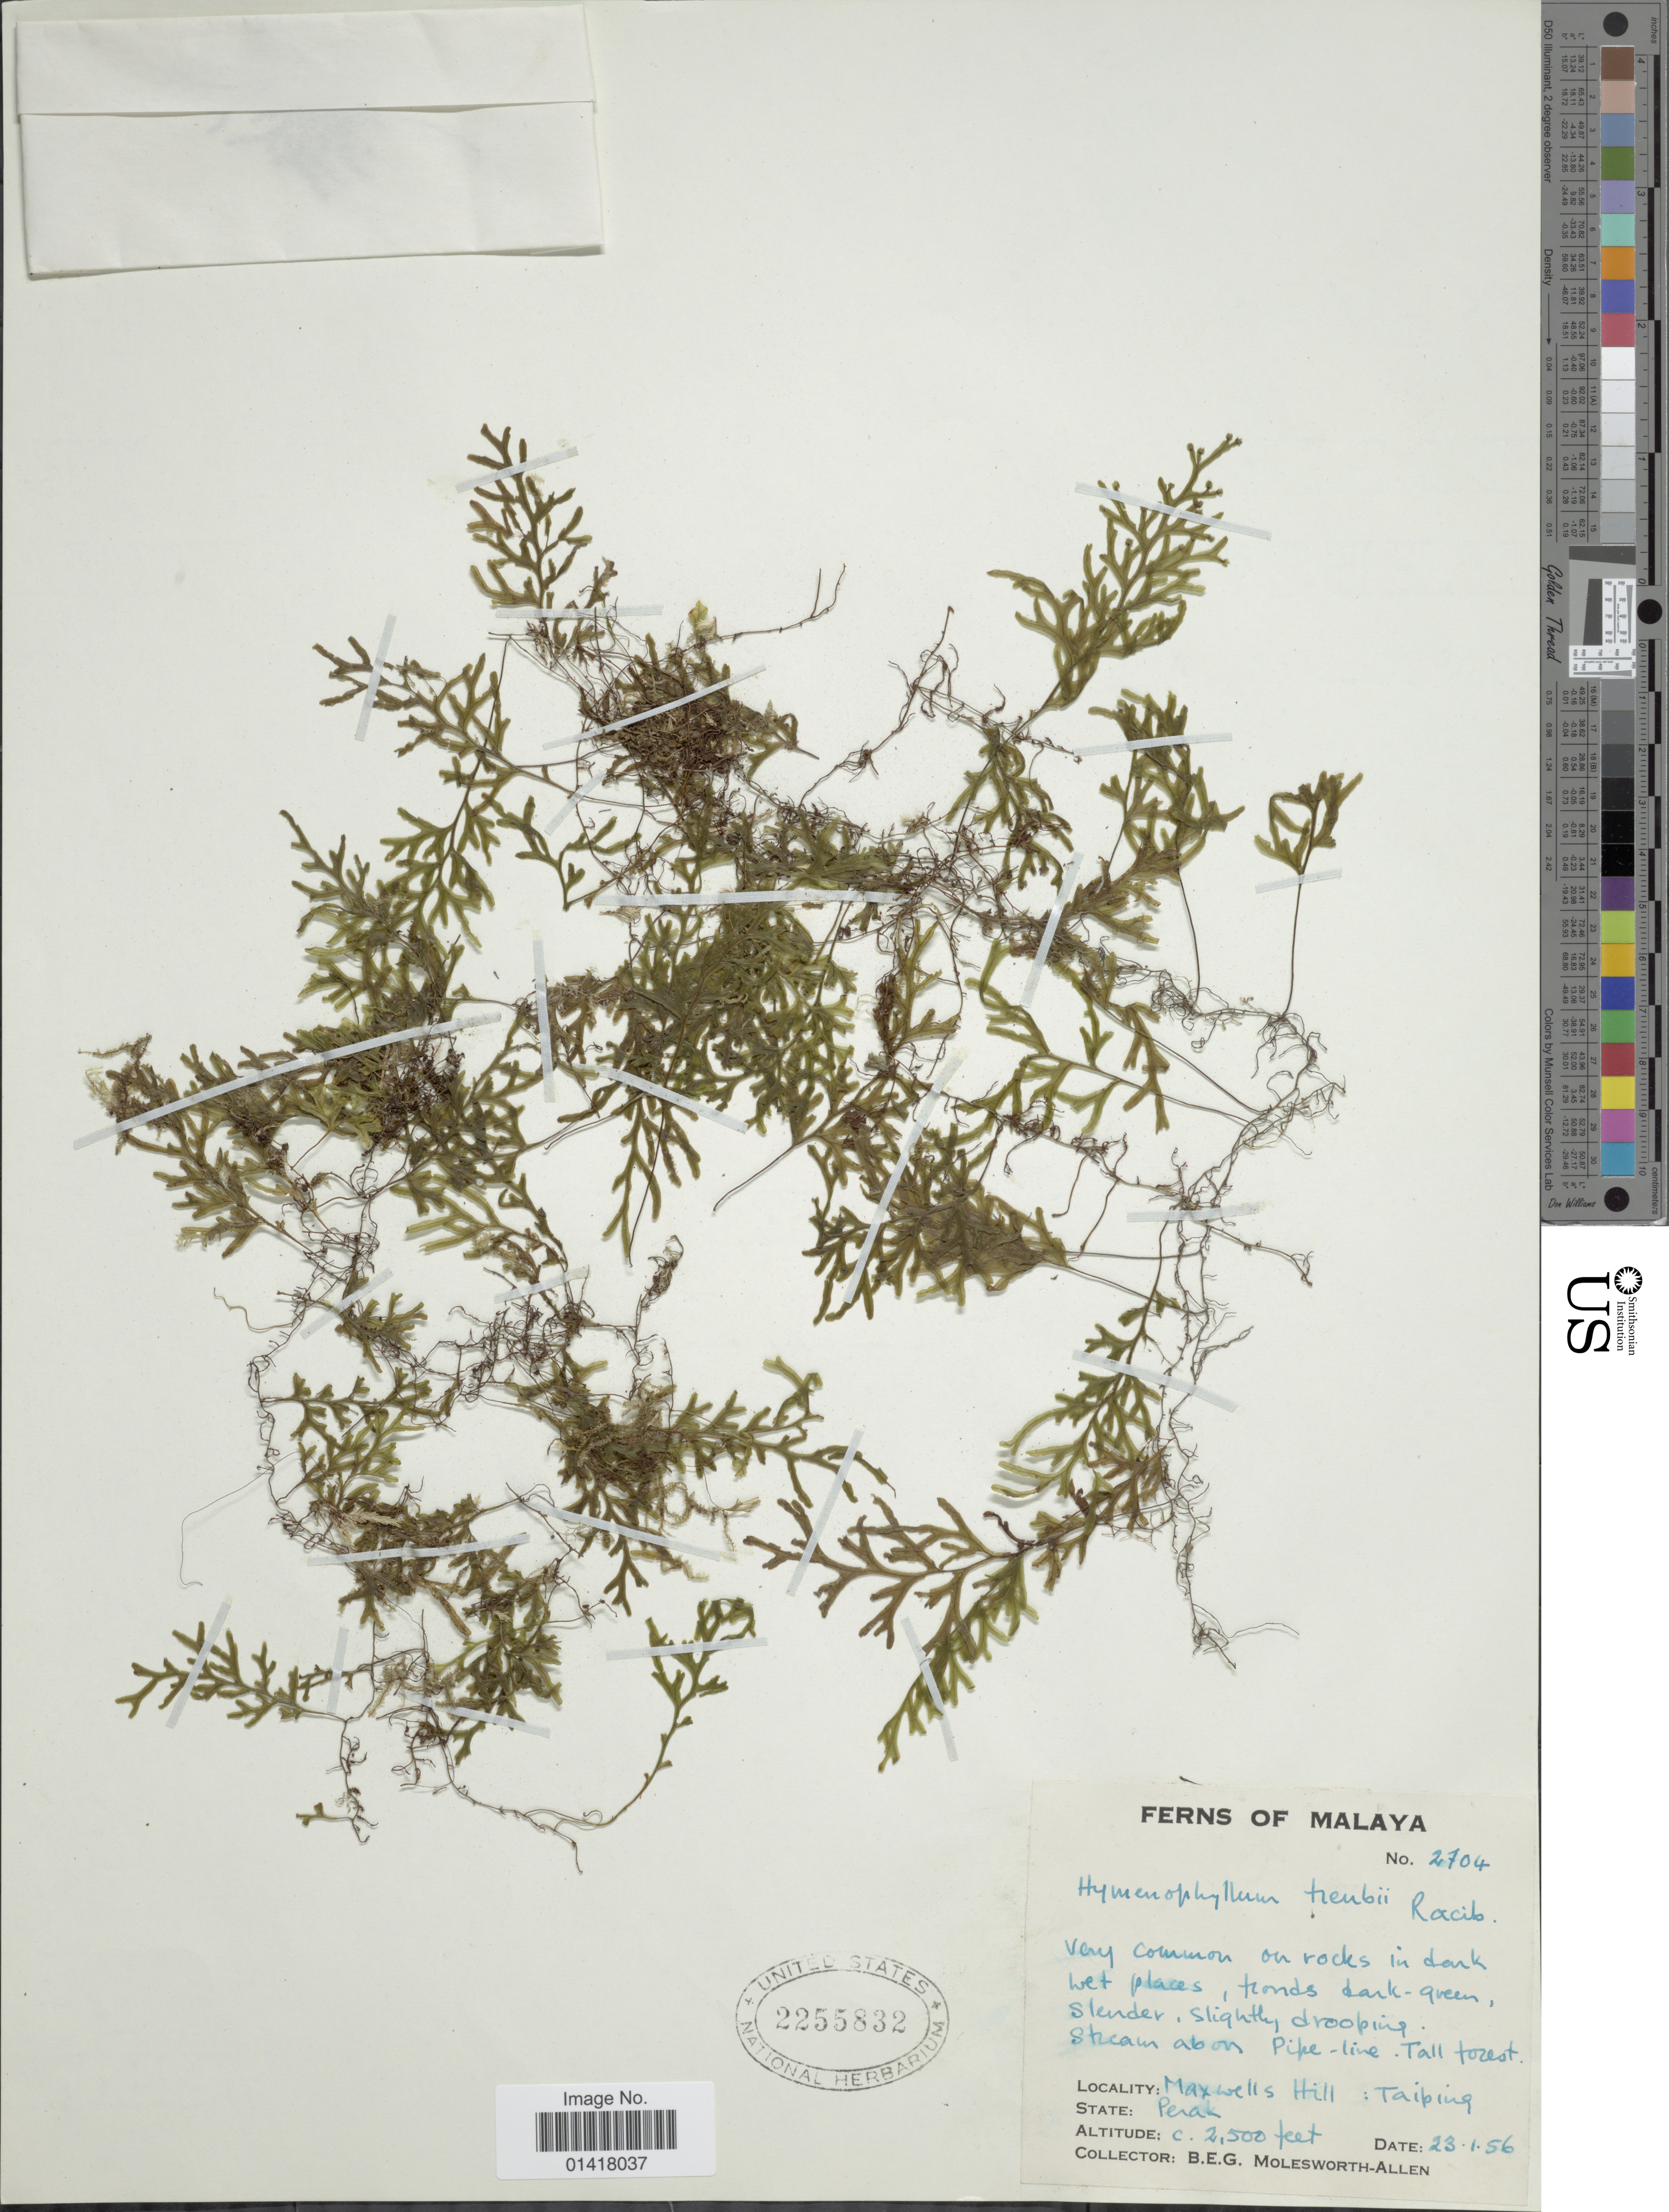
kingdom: Plantae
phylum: Tracheophyta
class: Polypodiopsida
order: Hymenophyllales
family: Hymenophyllaceae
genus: Hymenophyllum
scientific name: Hymenophyllum treubii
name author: Racib.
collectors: B. E. G. Molesworth-Allen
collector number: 2704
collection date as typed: Transcribed d/m/y: 23/1/56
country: Malaysia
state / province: Perak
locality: Malaya, Maxwell's Hill: Taiping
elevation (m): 762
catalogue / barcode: US 2255832